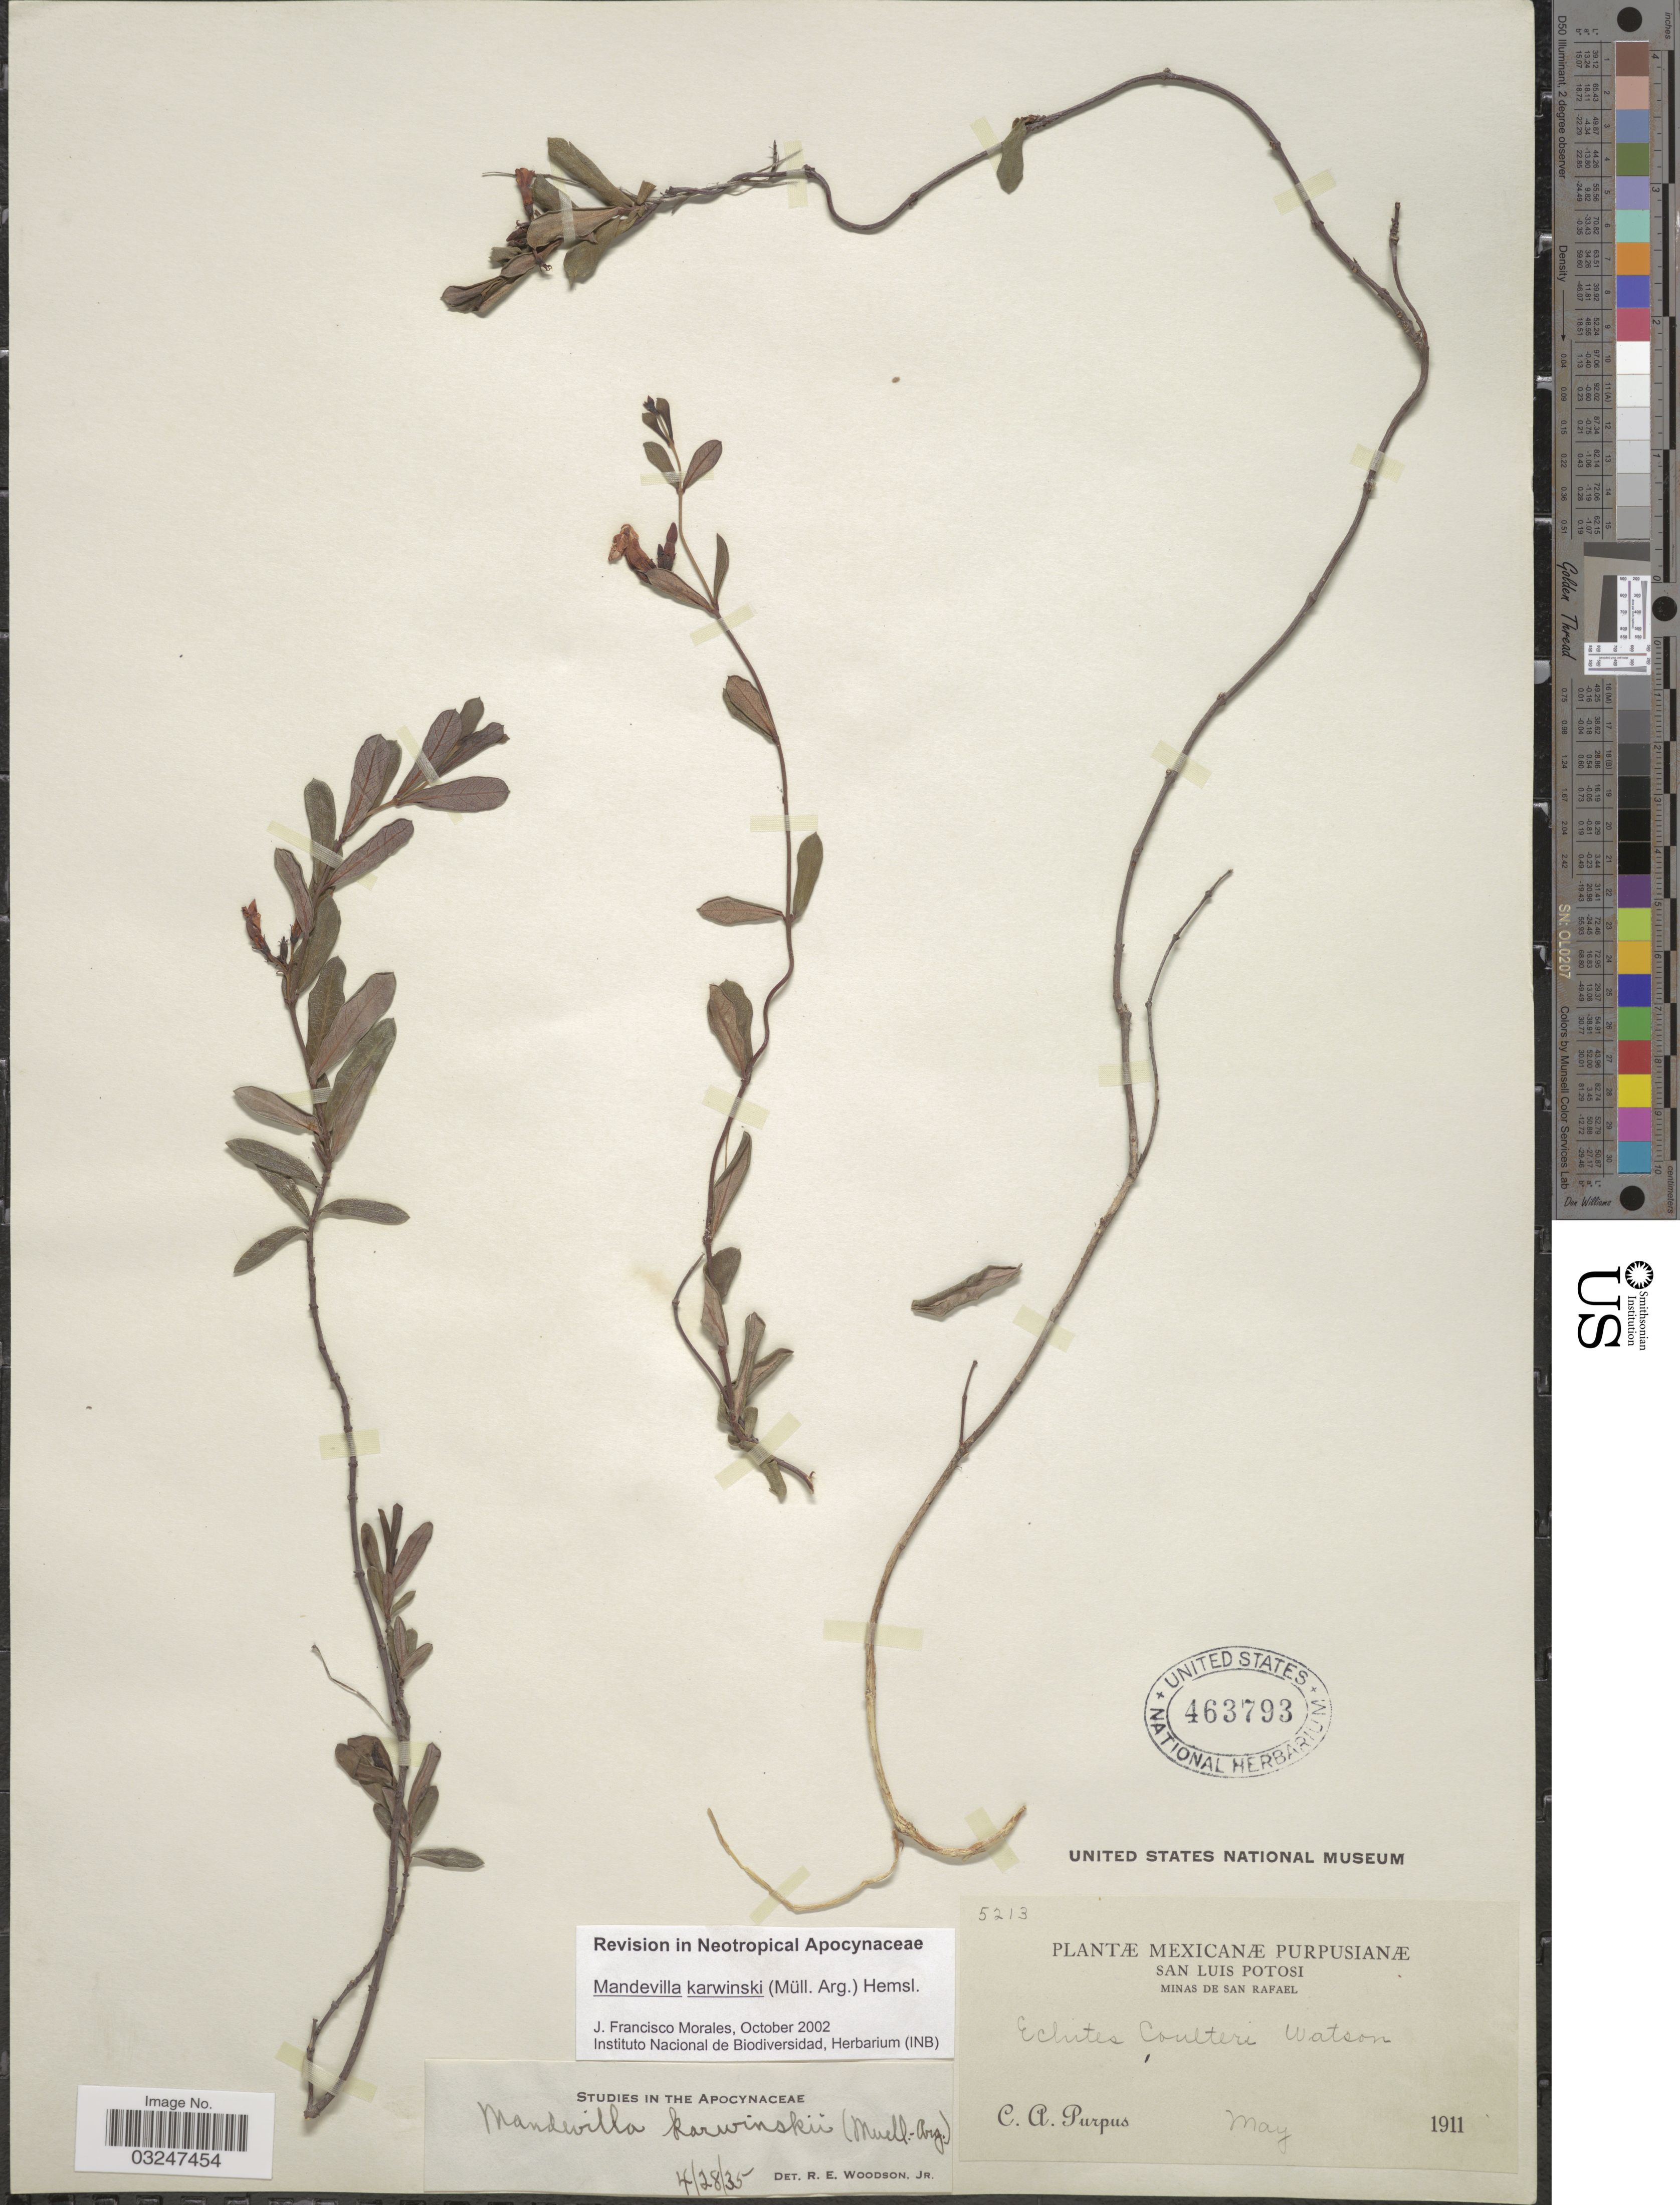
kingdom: Plantae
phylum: Tracheophyta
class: Magnoliopsida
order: Gentianales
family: Apocynaceae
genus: Mandevilla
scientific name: Mandevilla karwinski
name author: (Müll. Arg.) Hemsl.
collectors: C. A. Purpus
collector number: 5213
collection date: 1911-05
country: Mexico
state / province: San Luis Potosí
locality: Minas de San Rafael.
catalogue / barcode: US 463793